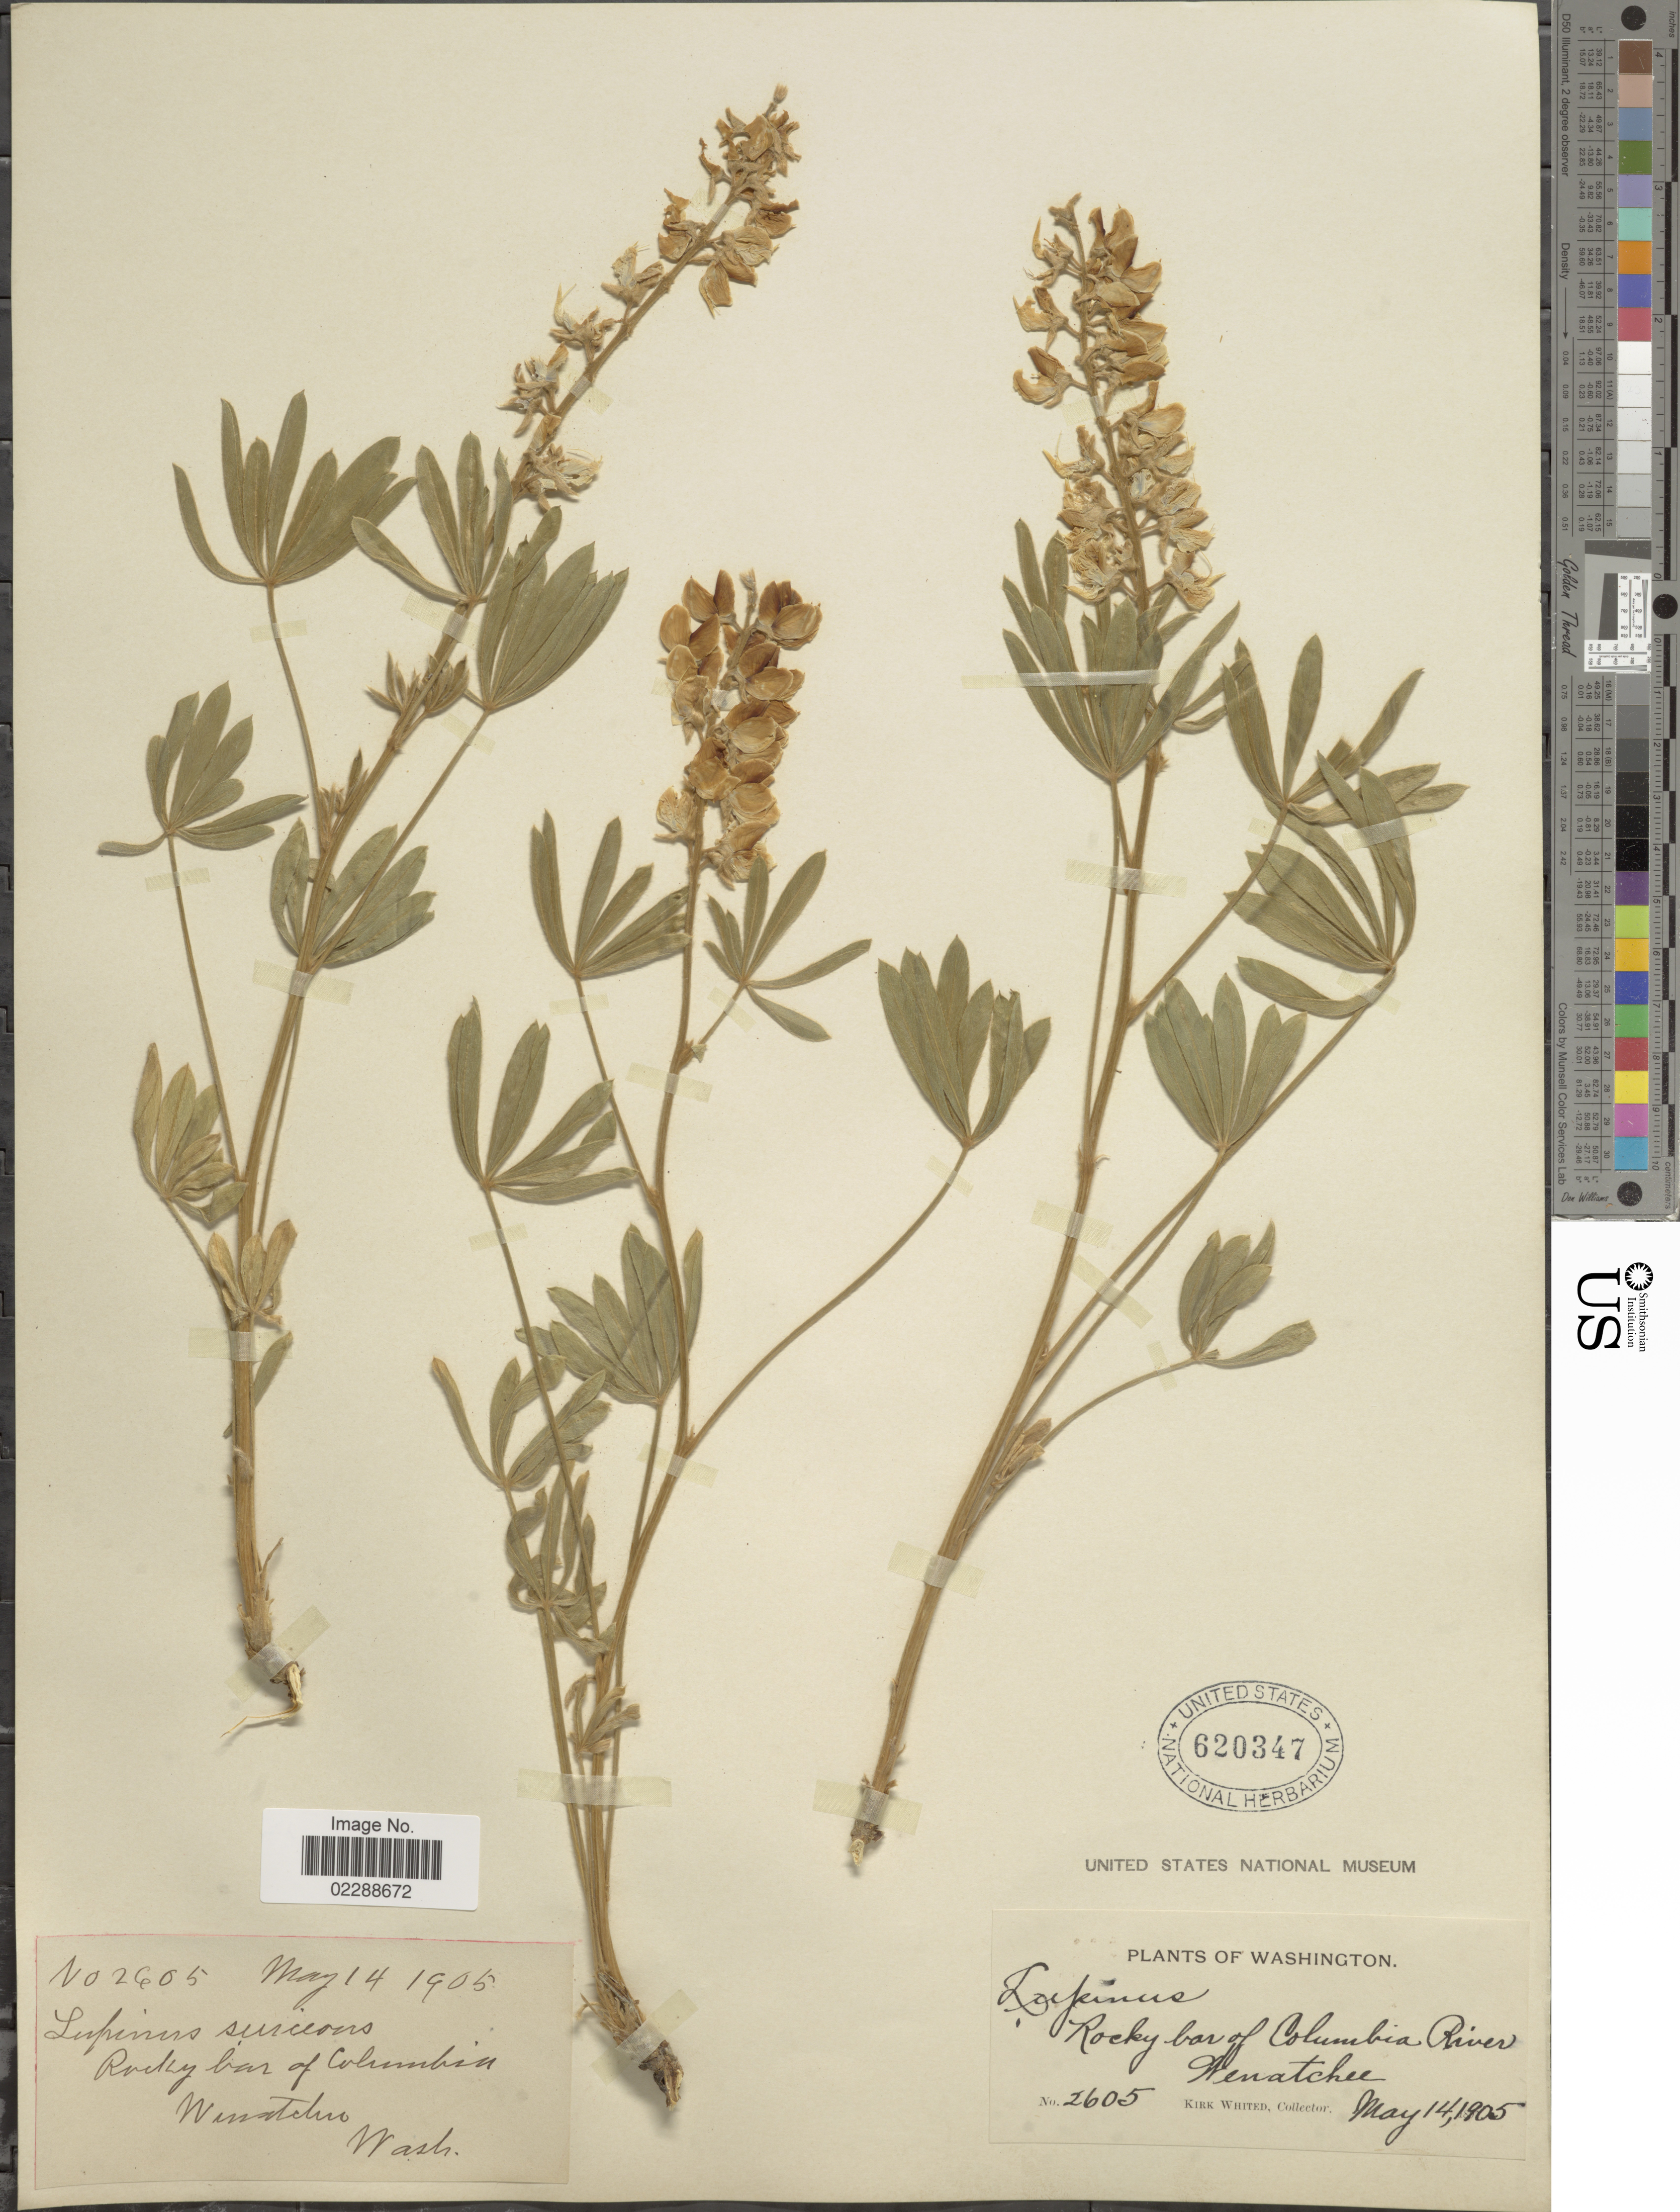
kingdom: Plantae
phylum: Tracheophyta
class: Magnoliopsida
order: Fabales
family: Fabaceae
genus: Lupinus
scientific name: Lupinus sp.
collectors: K. Whited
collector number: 2605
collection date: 1905-05-14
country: United States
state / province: Washington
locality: Rocky bar of Columbia River, Wentachee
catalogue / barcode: US 620347